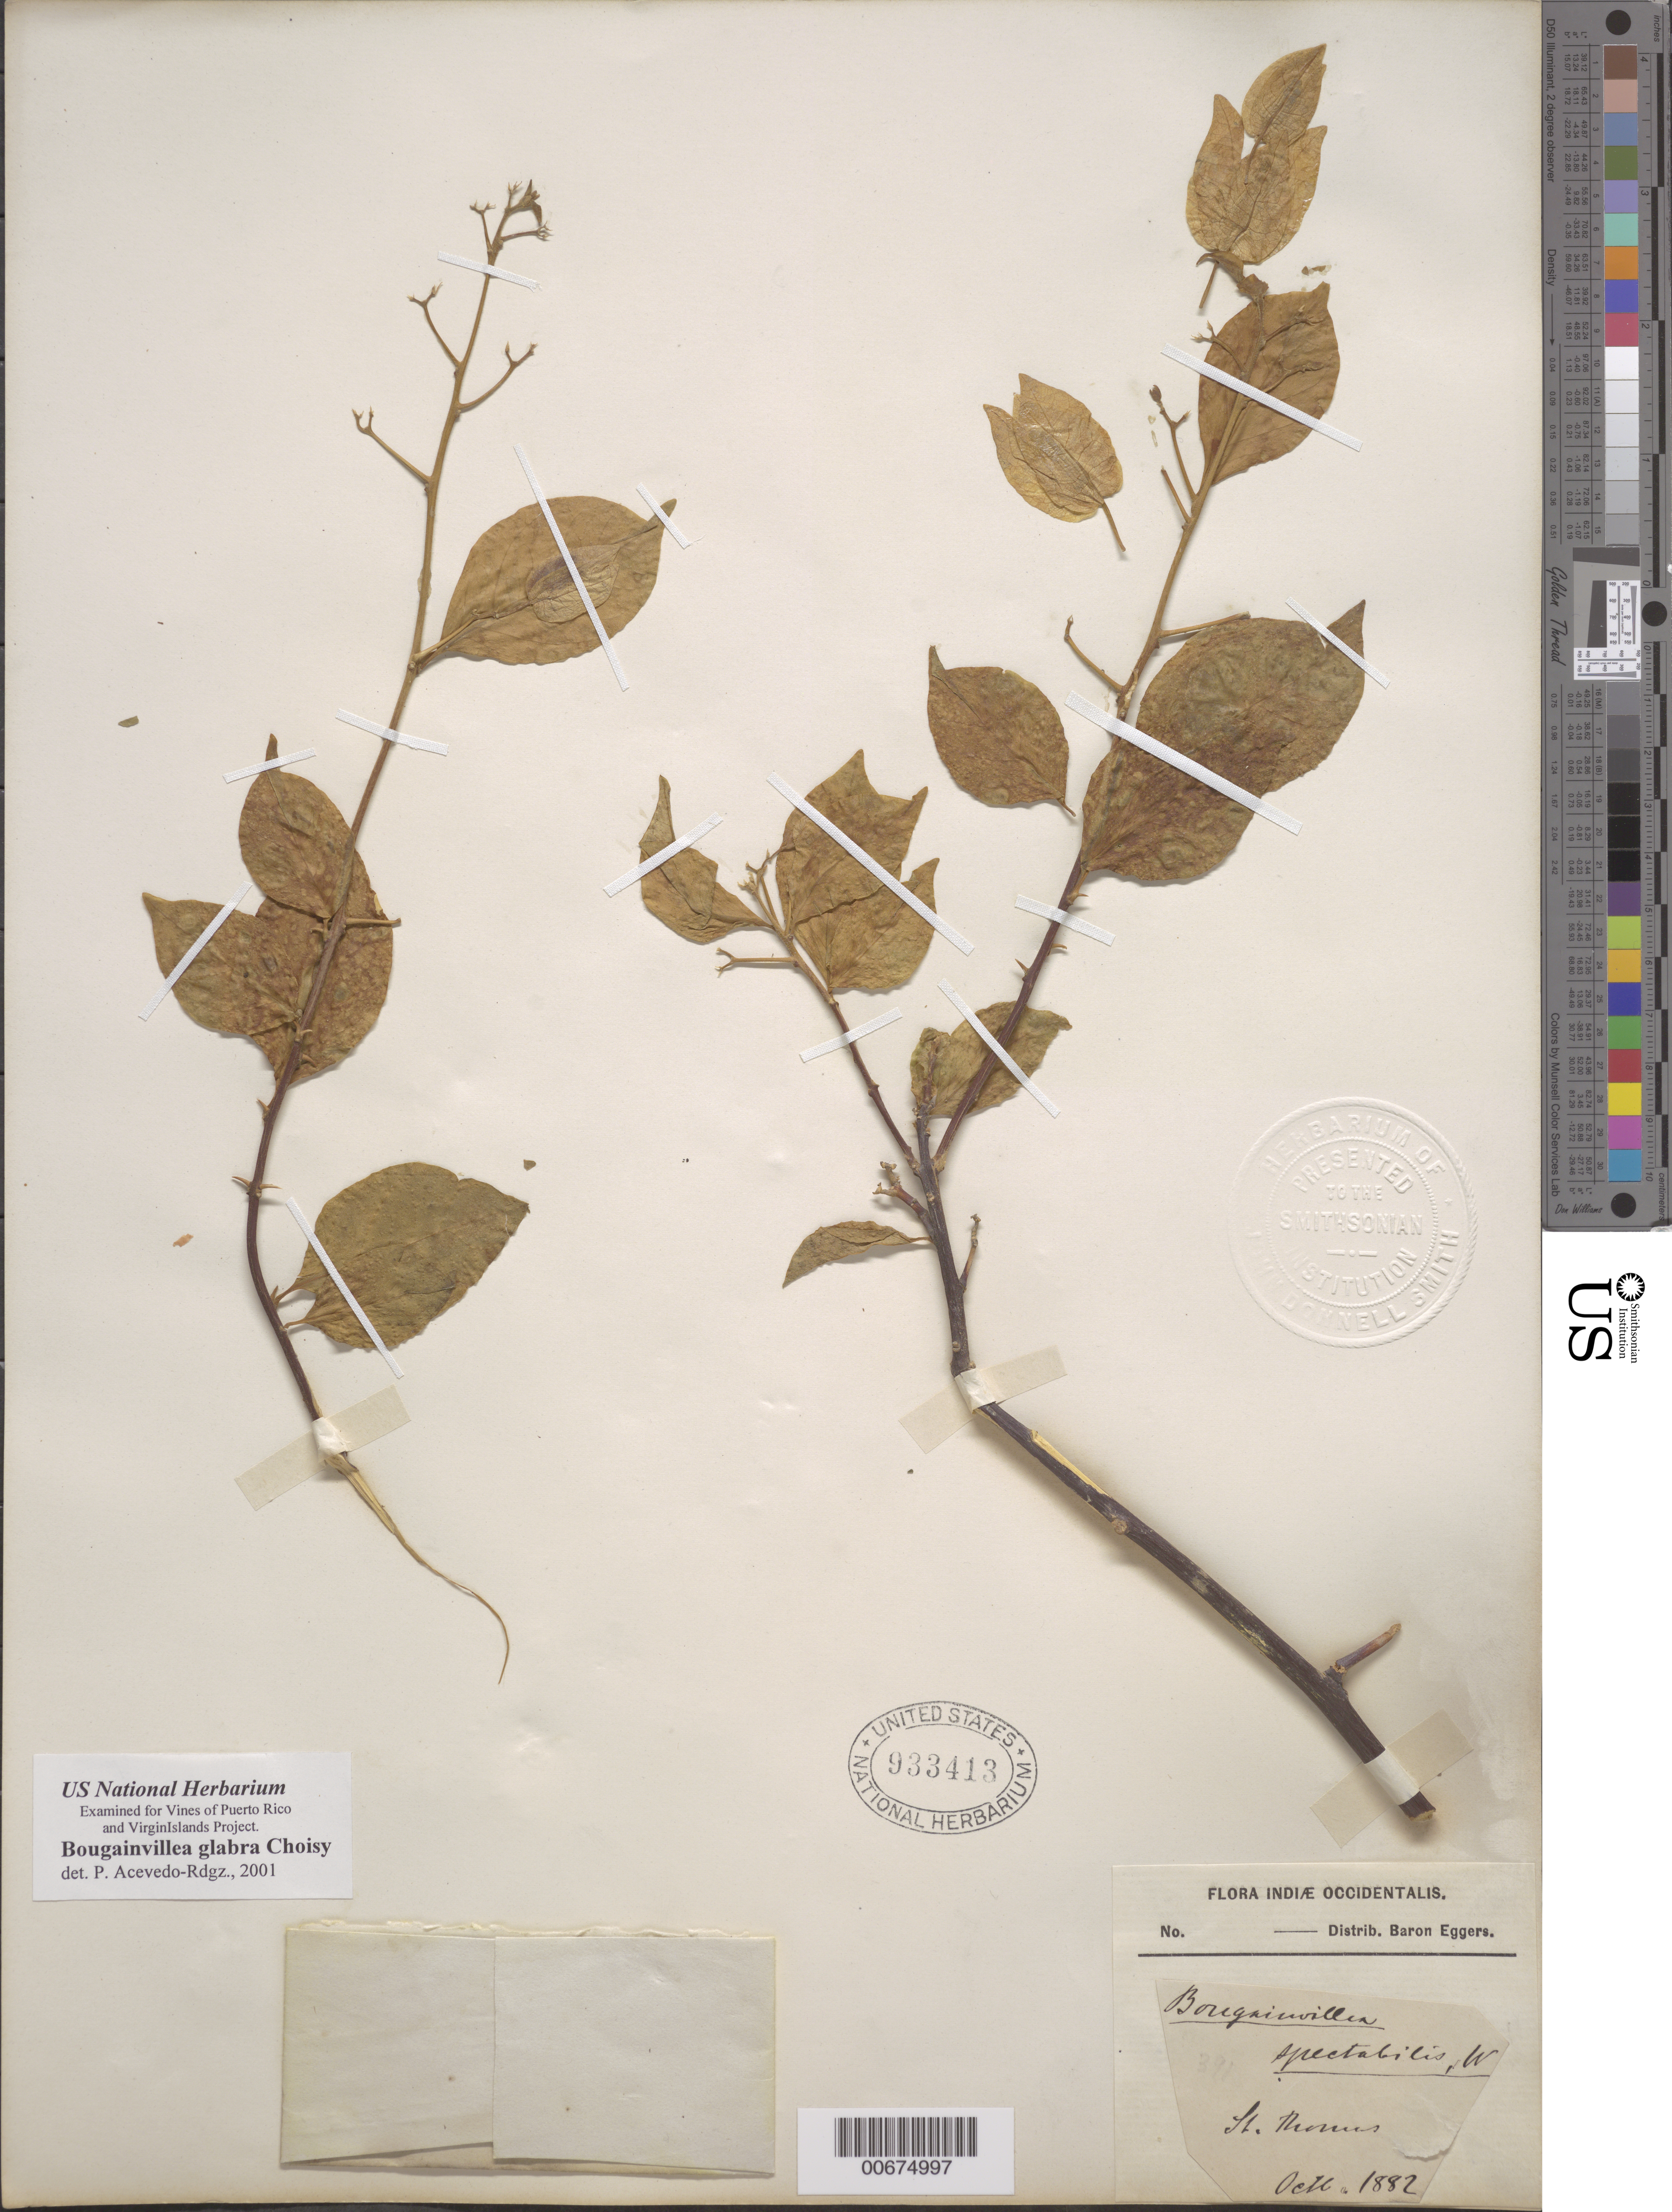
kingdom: Plantae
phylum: Tracheophyta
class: Magnoliopsida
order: Caryophyllales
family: Nyctaginaceae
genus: Bougainvillea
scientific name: Bougainvillea glabra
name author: Choisy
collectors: H. F. A. von Eggers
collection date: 1882-10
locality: Indiæ Occidentalis. St. Thomas.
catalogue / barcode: US 933413